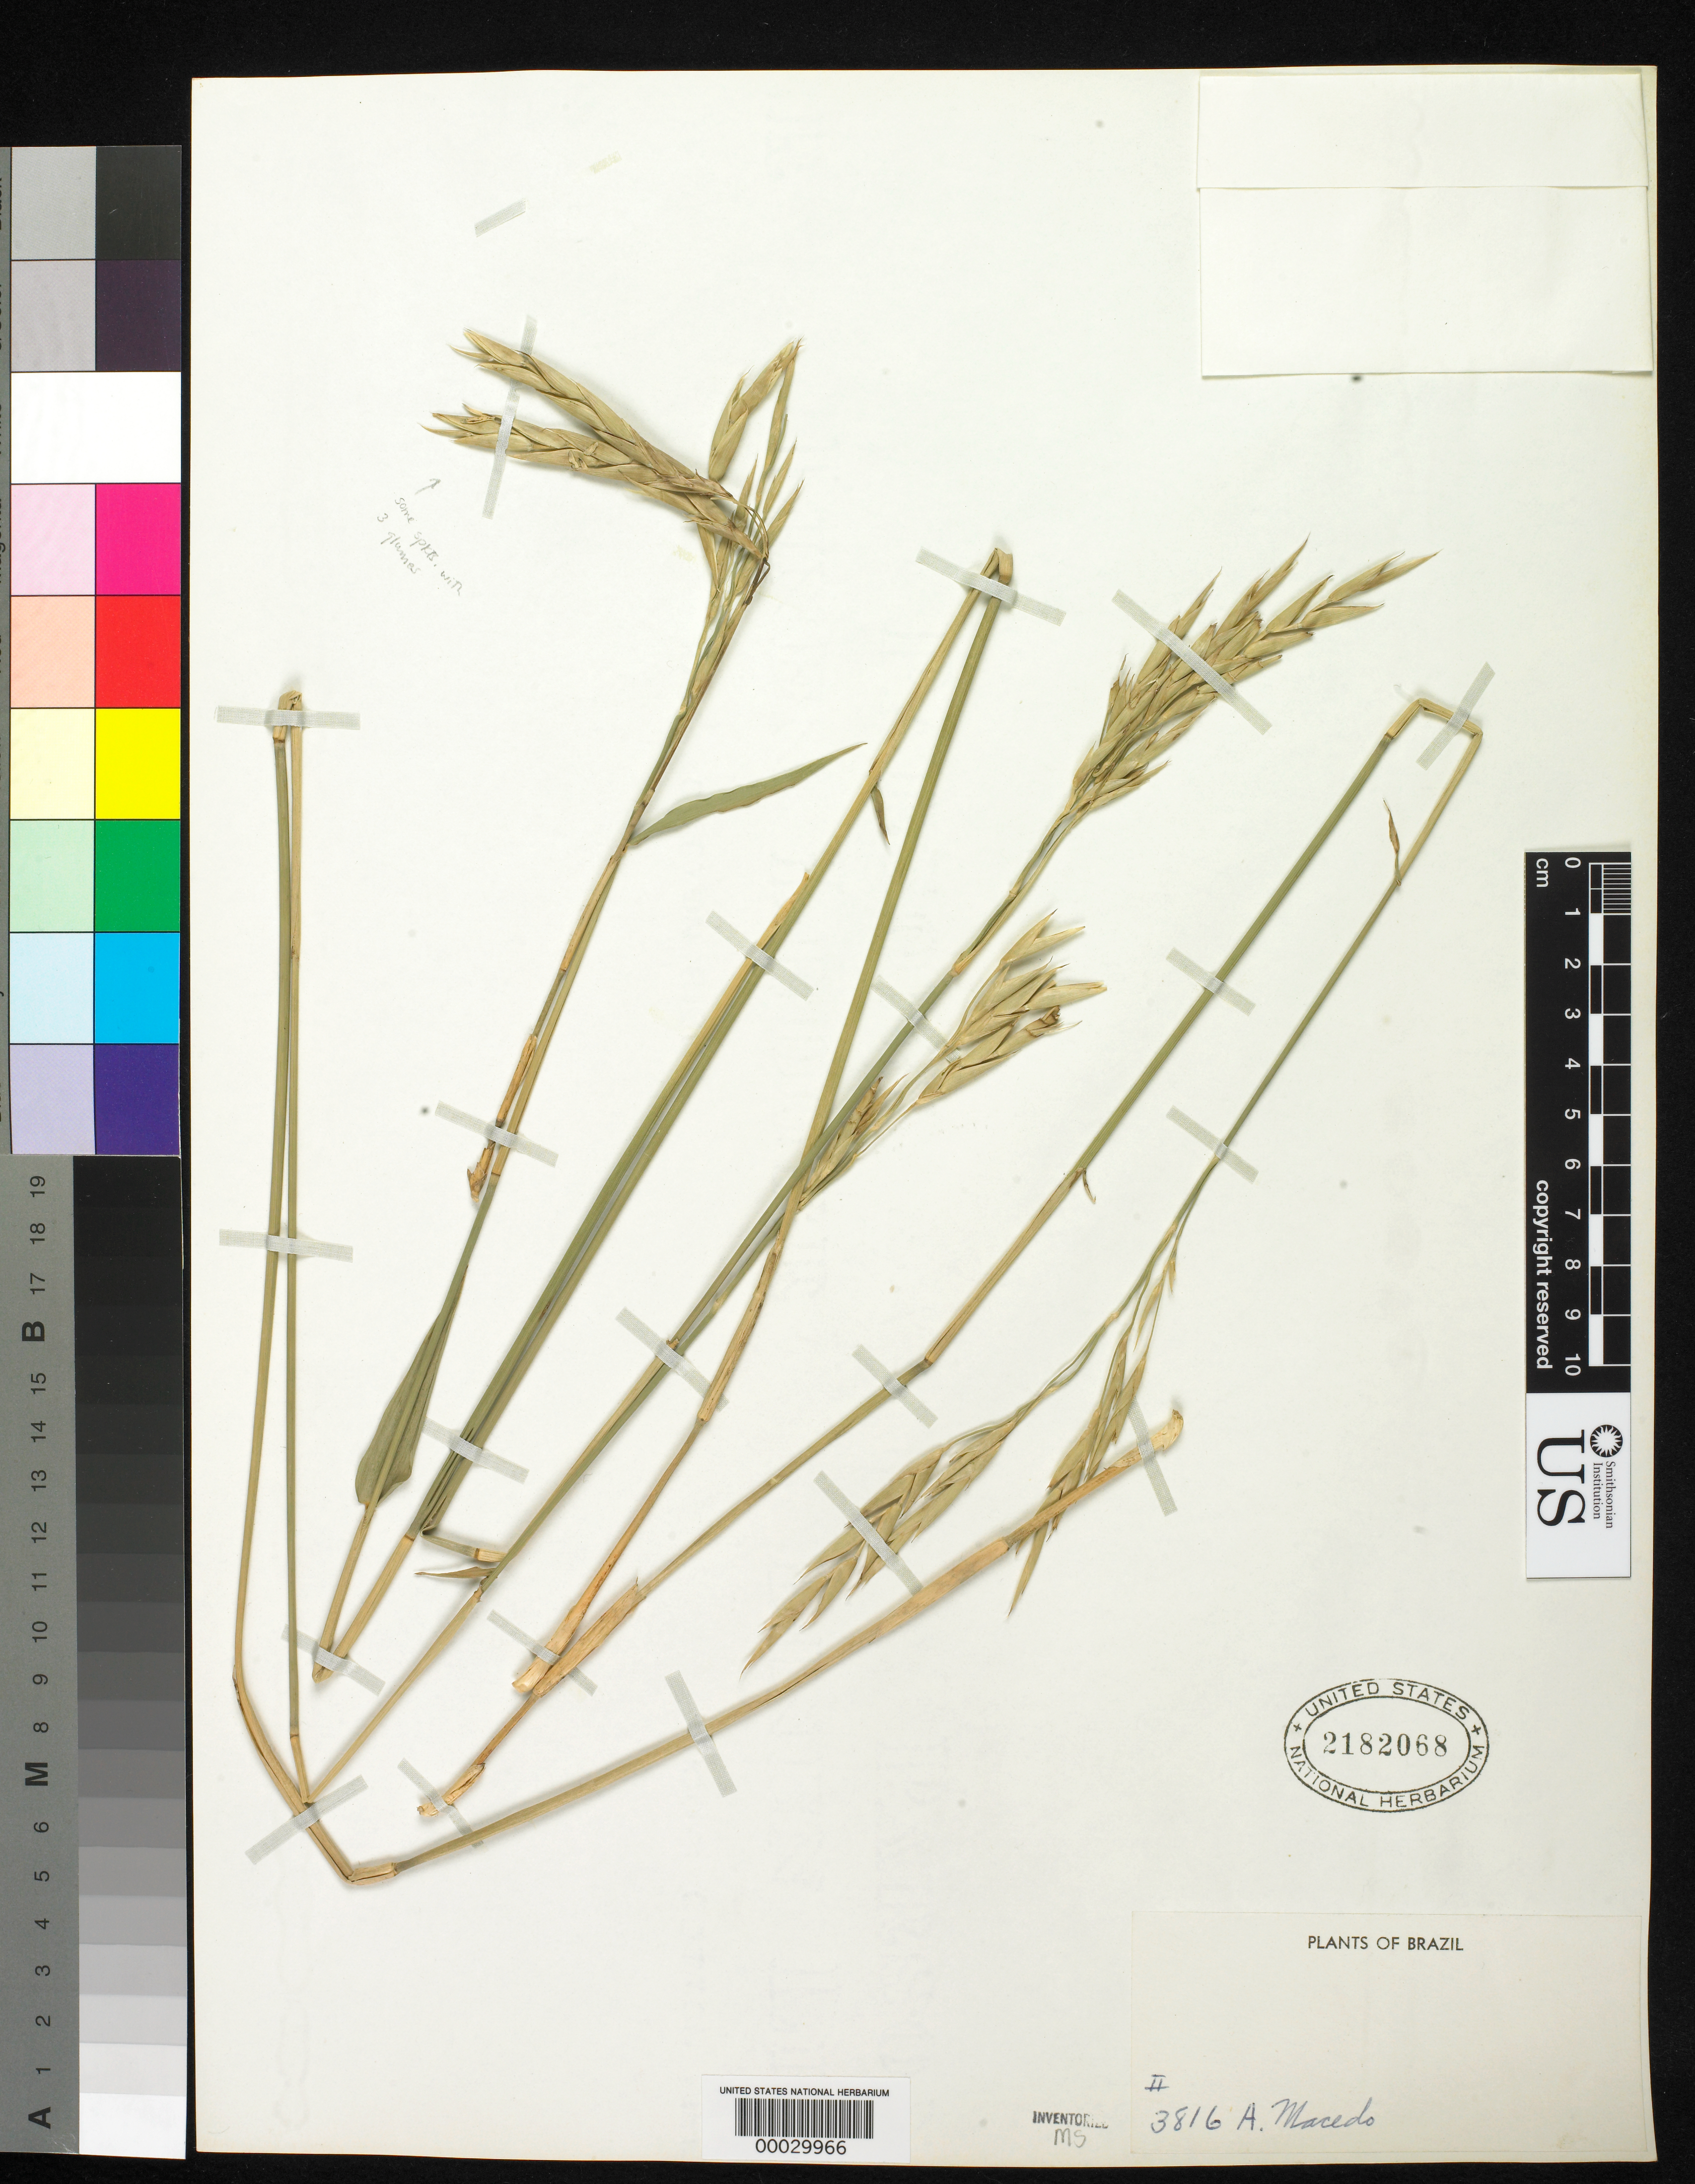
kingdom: Plantae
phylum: Tracheophyta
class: Liliopsida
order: Poales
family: Poaceae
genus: Actinocladum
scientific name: Actinocladum verticillatum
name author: (Nees) McClure ex Soderstr.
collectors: H. Macido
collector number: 3816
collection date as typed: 10 Oct 1953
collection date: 1953-10-10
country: Brazil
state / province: Minas Gerais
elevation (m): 350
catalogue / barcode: US 2182068